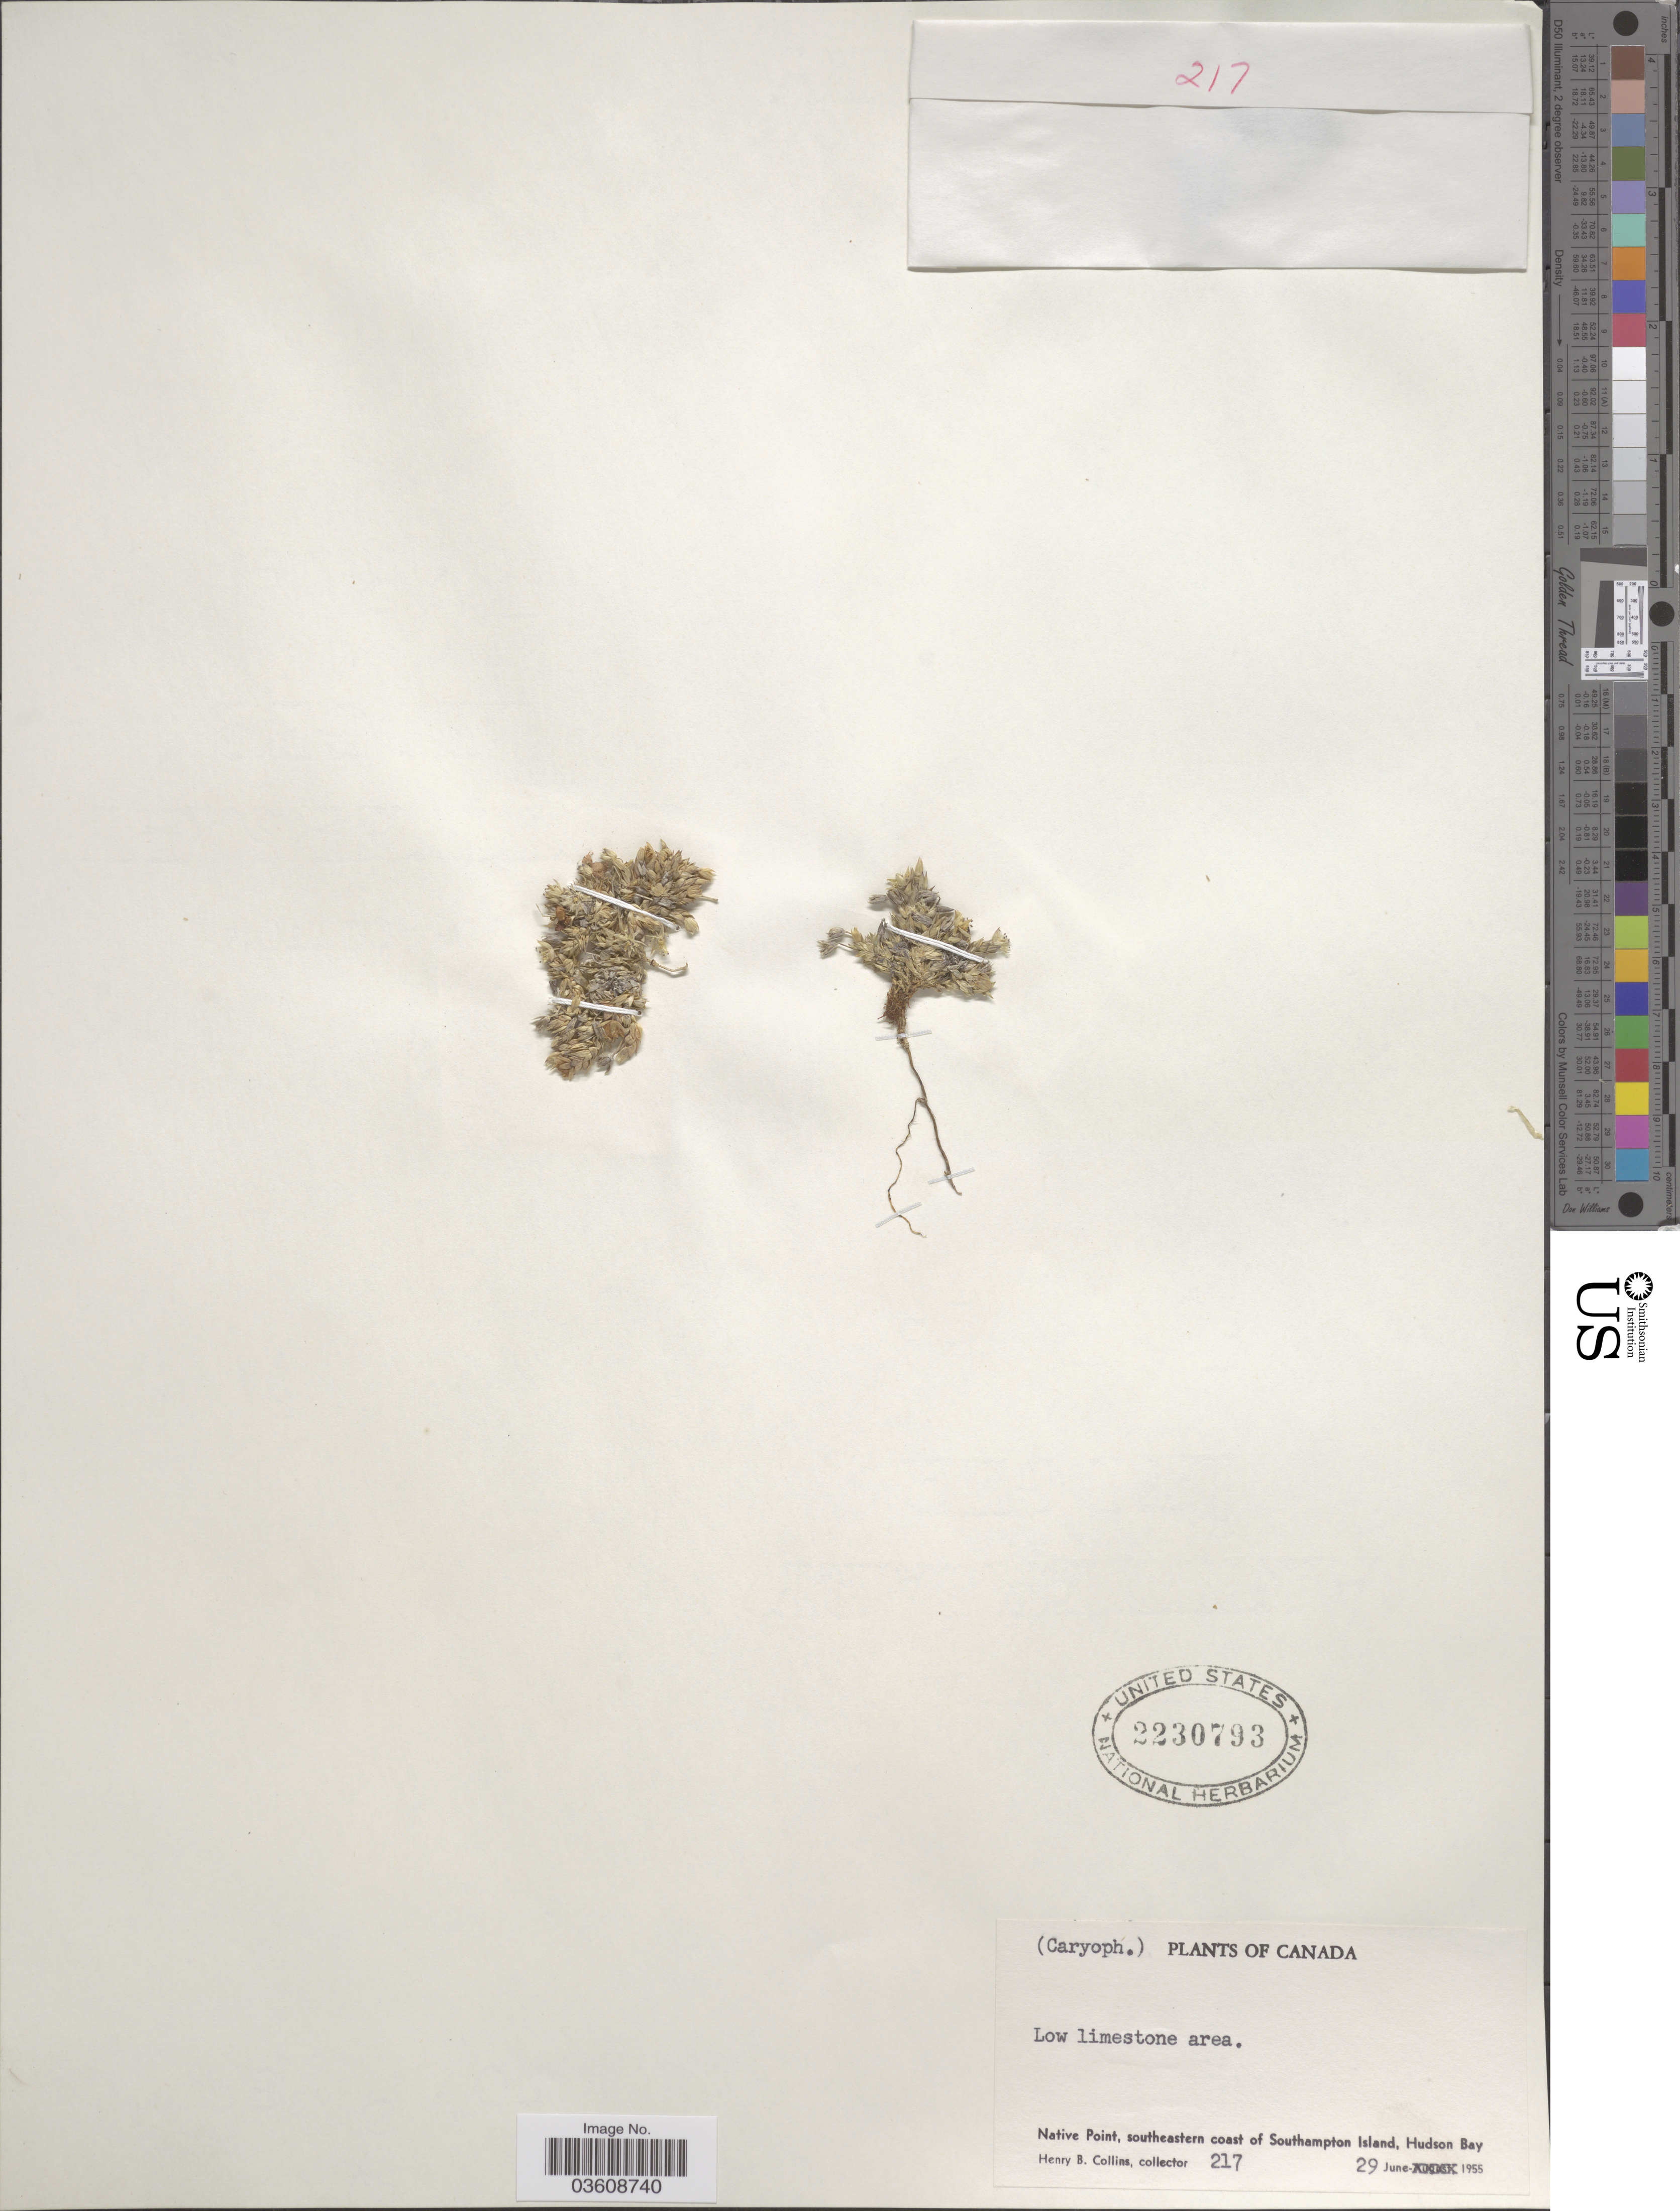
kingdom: Plantae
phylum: Tracheophyta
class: Magnoliopsida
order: Caryophyllales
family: Caryophyllaceae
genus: Stellaria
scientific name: Stellaria longipes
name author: Goldie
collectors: H. Collins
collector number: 217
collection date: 1955-06-29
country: Canada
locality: Low limestone area. Native Point, southeastern coast of Southampton Island, Hudson Bay.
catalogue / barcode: US 2230793